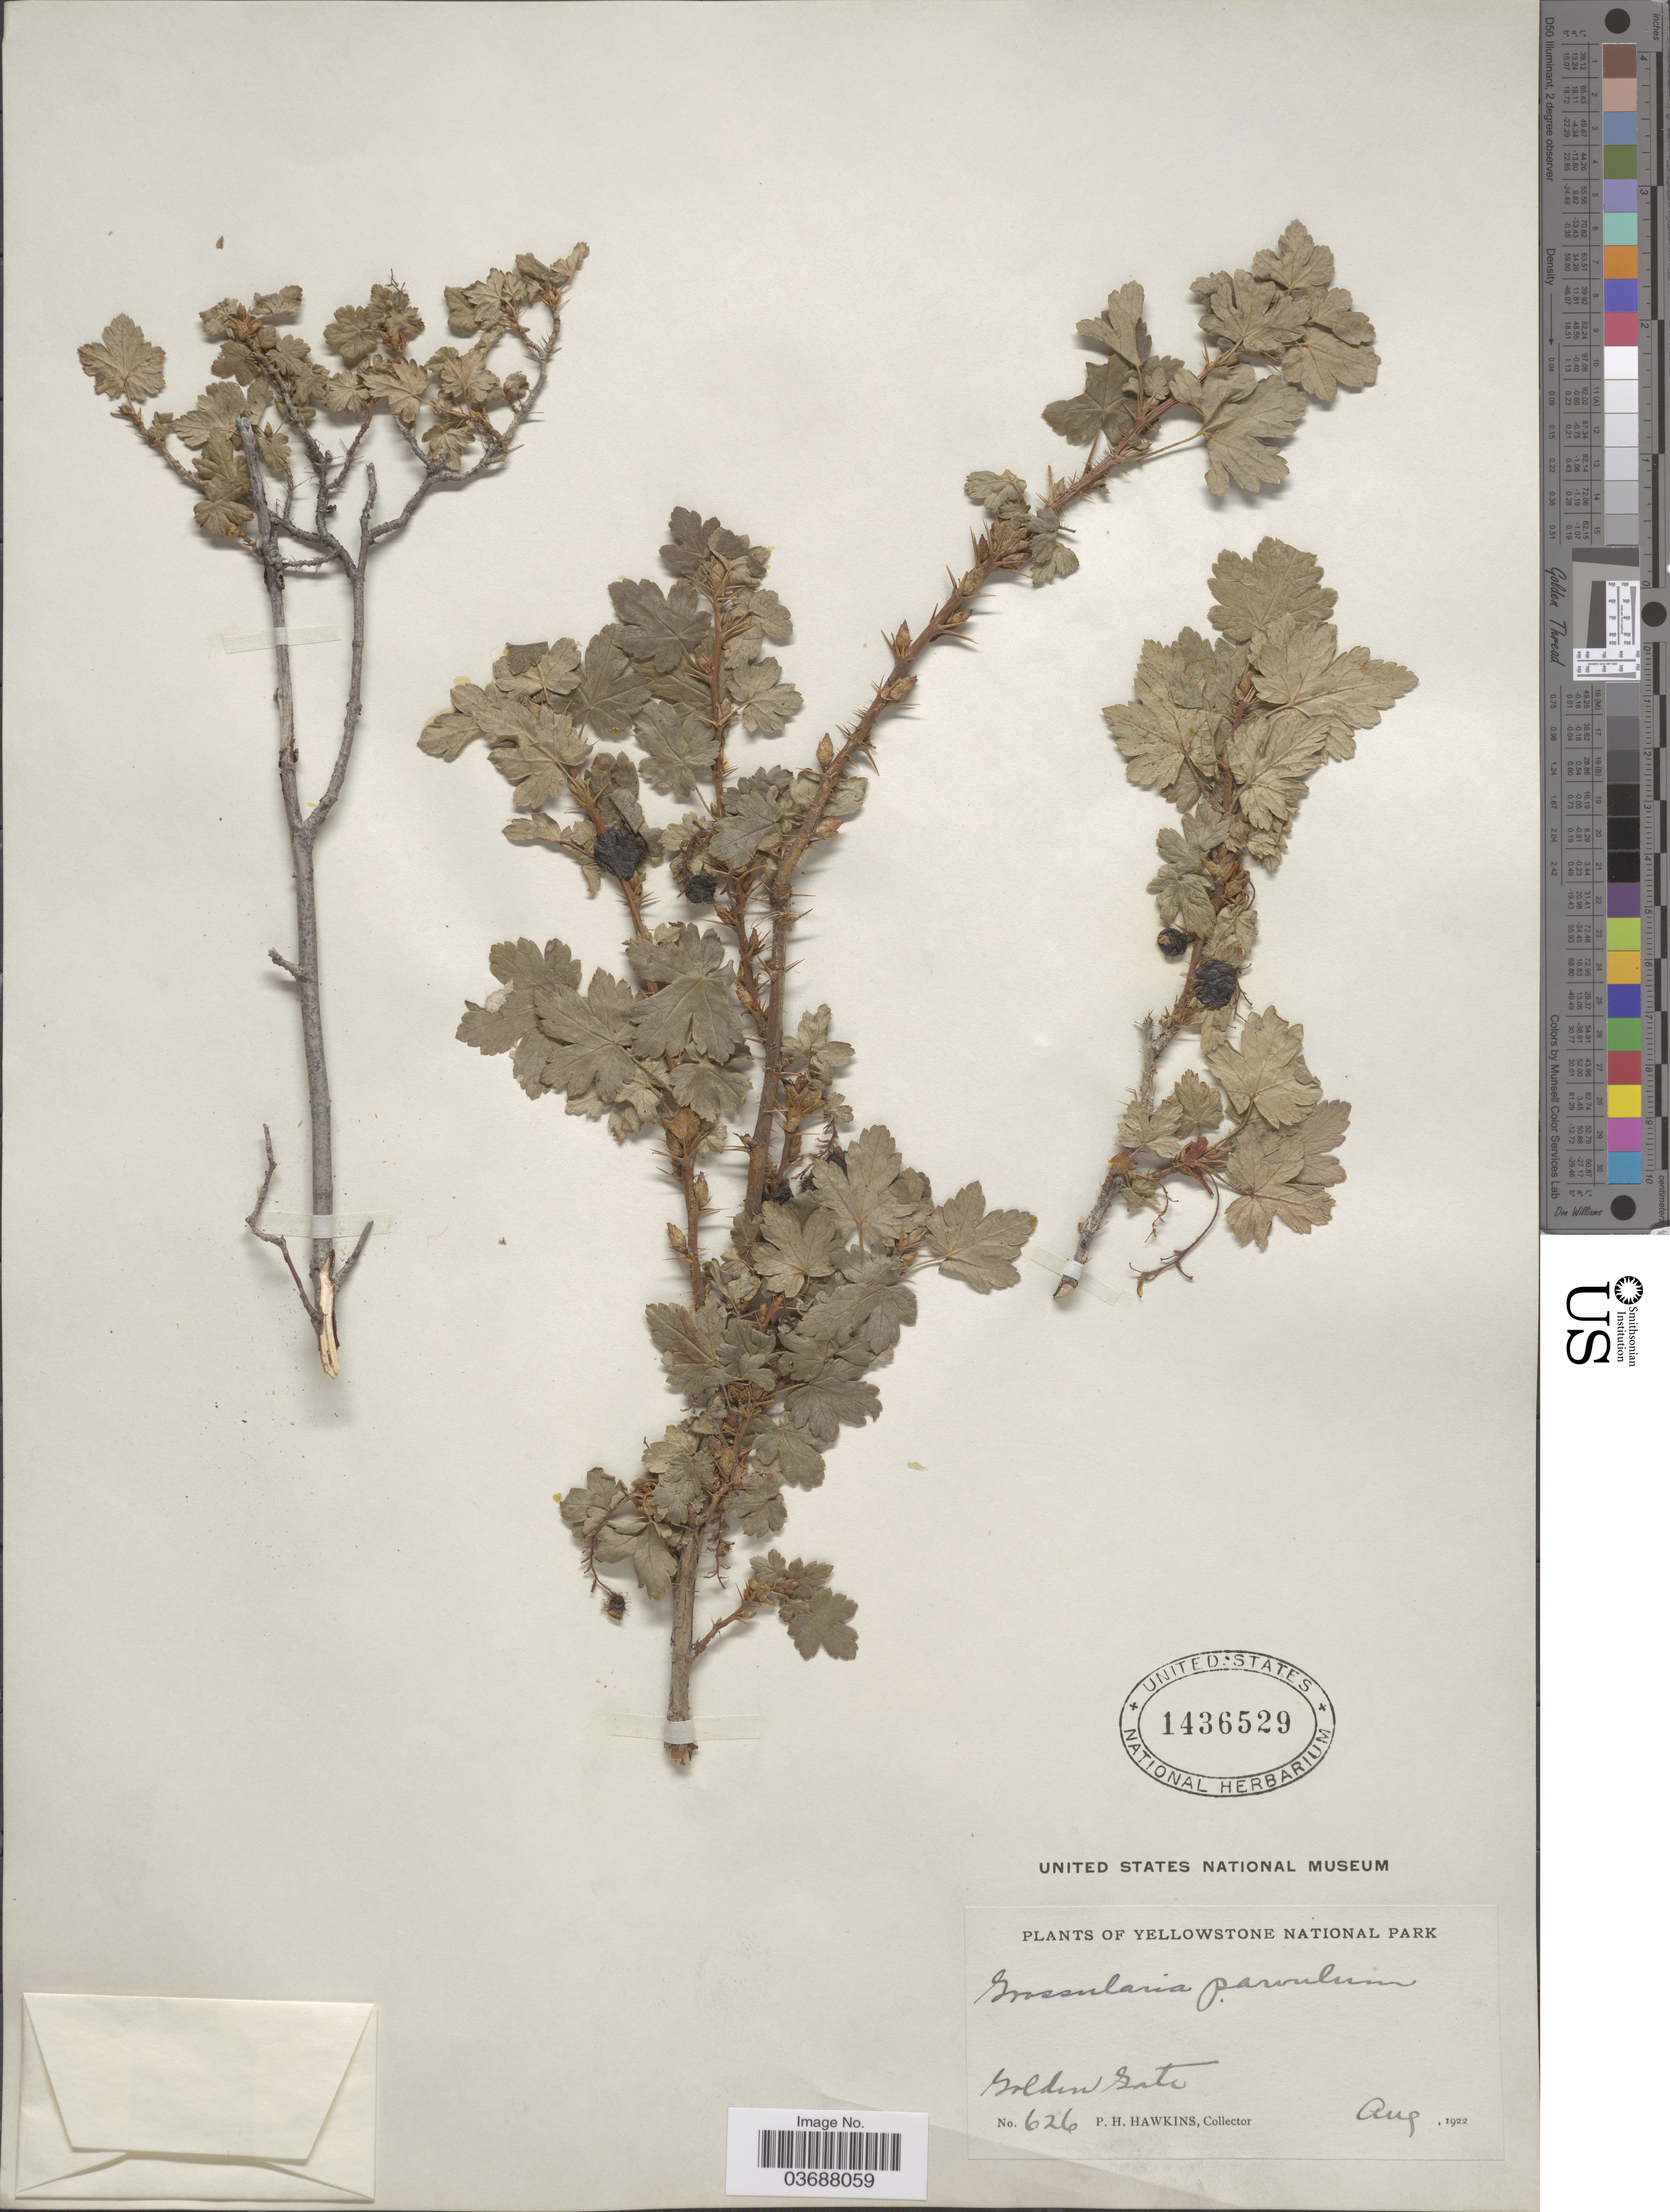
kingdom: Plantae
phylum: Tracheophyta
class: Magnoliopsida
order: Saxifragales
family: Grossulariaceae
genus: Ribes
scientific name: Ribes lacustre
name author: (Pers.) Poir.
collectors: P. Hawkins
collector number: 626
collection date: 1922-08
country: United States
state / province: Wyoming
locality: Yellowstone National Park. Golden Gate.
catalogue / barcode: US 1436529